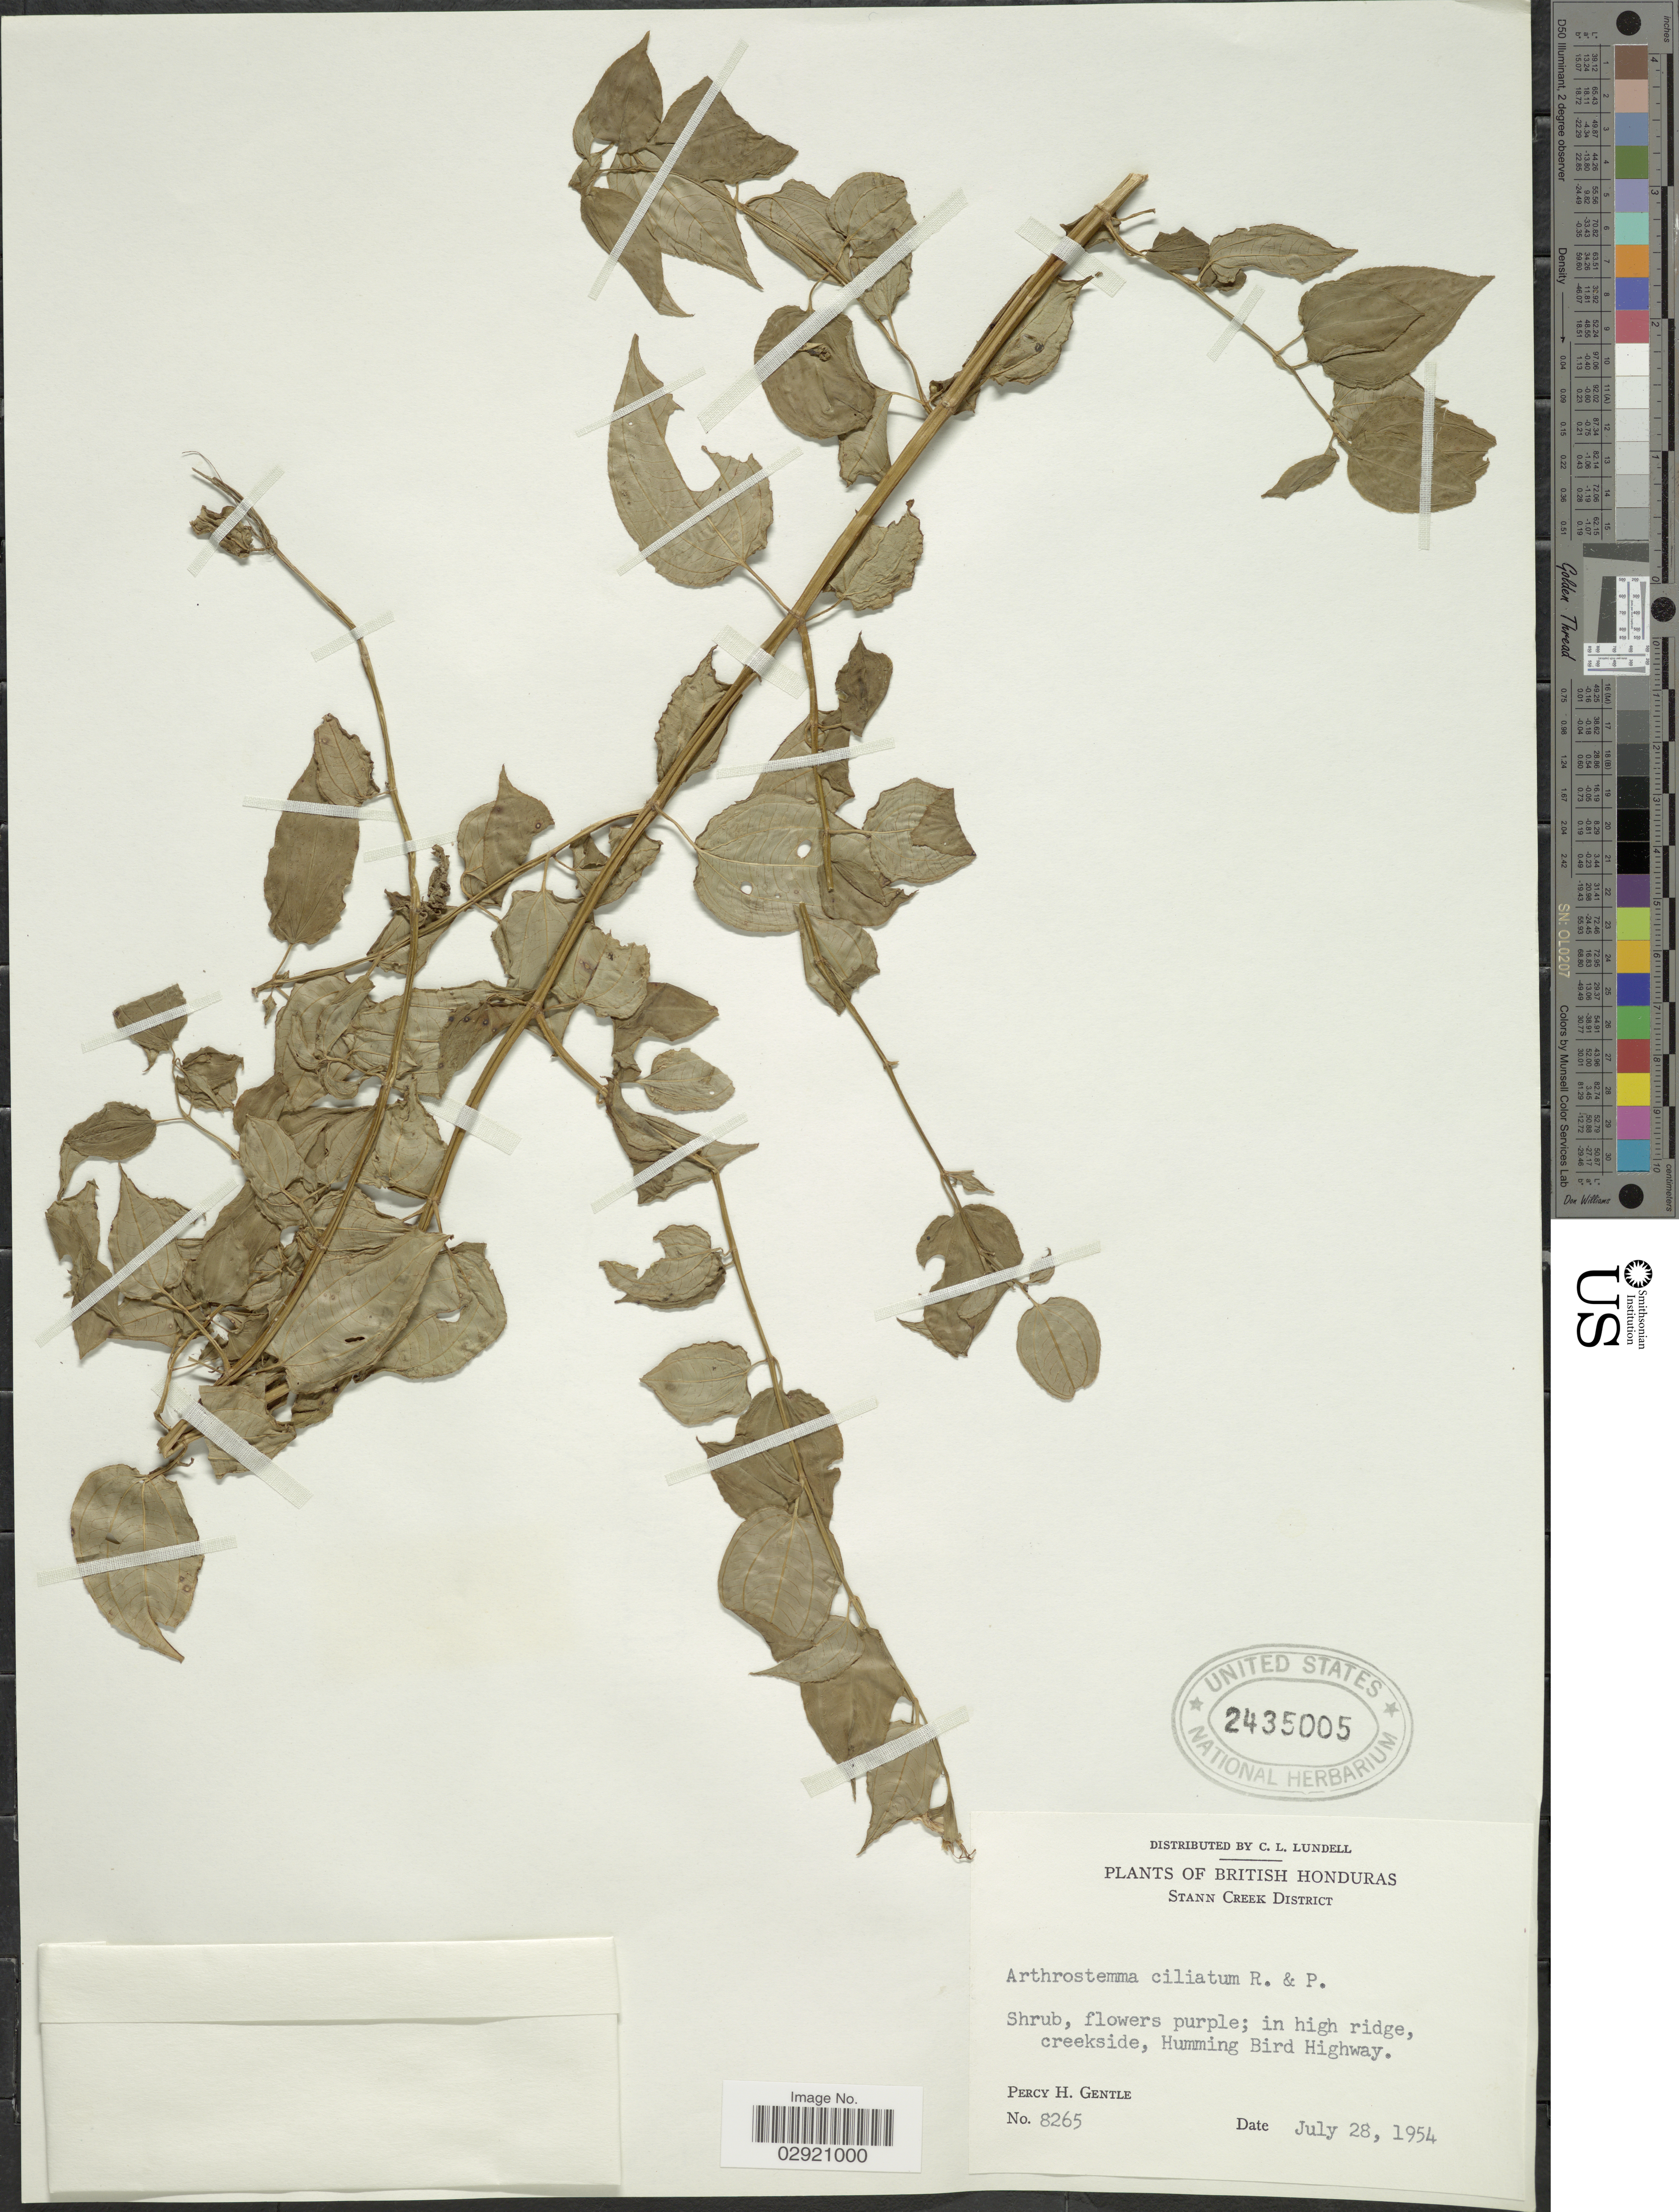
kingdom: Plantae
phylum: Tracheophyta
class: Magnoliopsida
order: Myrtales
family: Melastomataceae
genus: Arthrostemma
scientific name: Arthrostemma ciliatum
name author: Pav. ex D. Don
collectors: P. H. Gentle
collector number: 8265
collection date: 1954-07-28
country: Belize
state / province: Stann Creek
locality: British Honduras. Stann Creek District. Humming Bird Highway.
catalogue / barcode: US 2435005